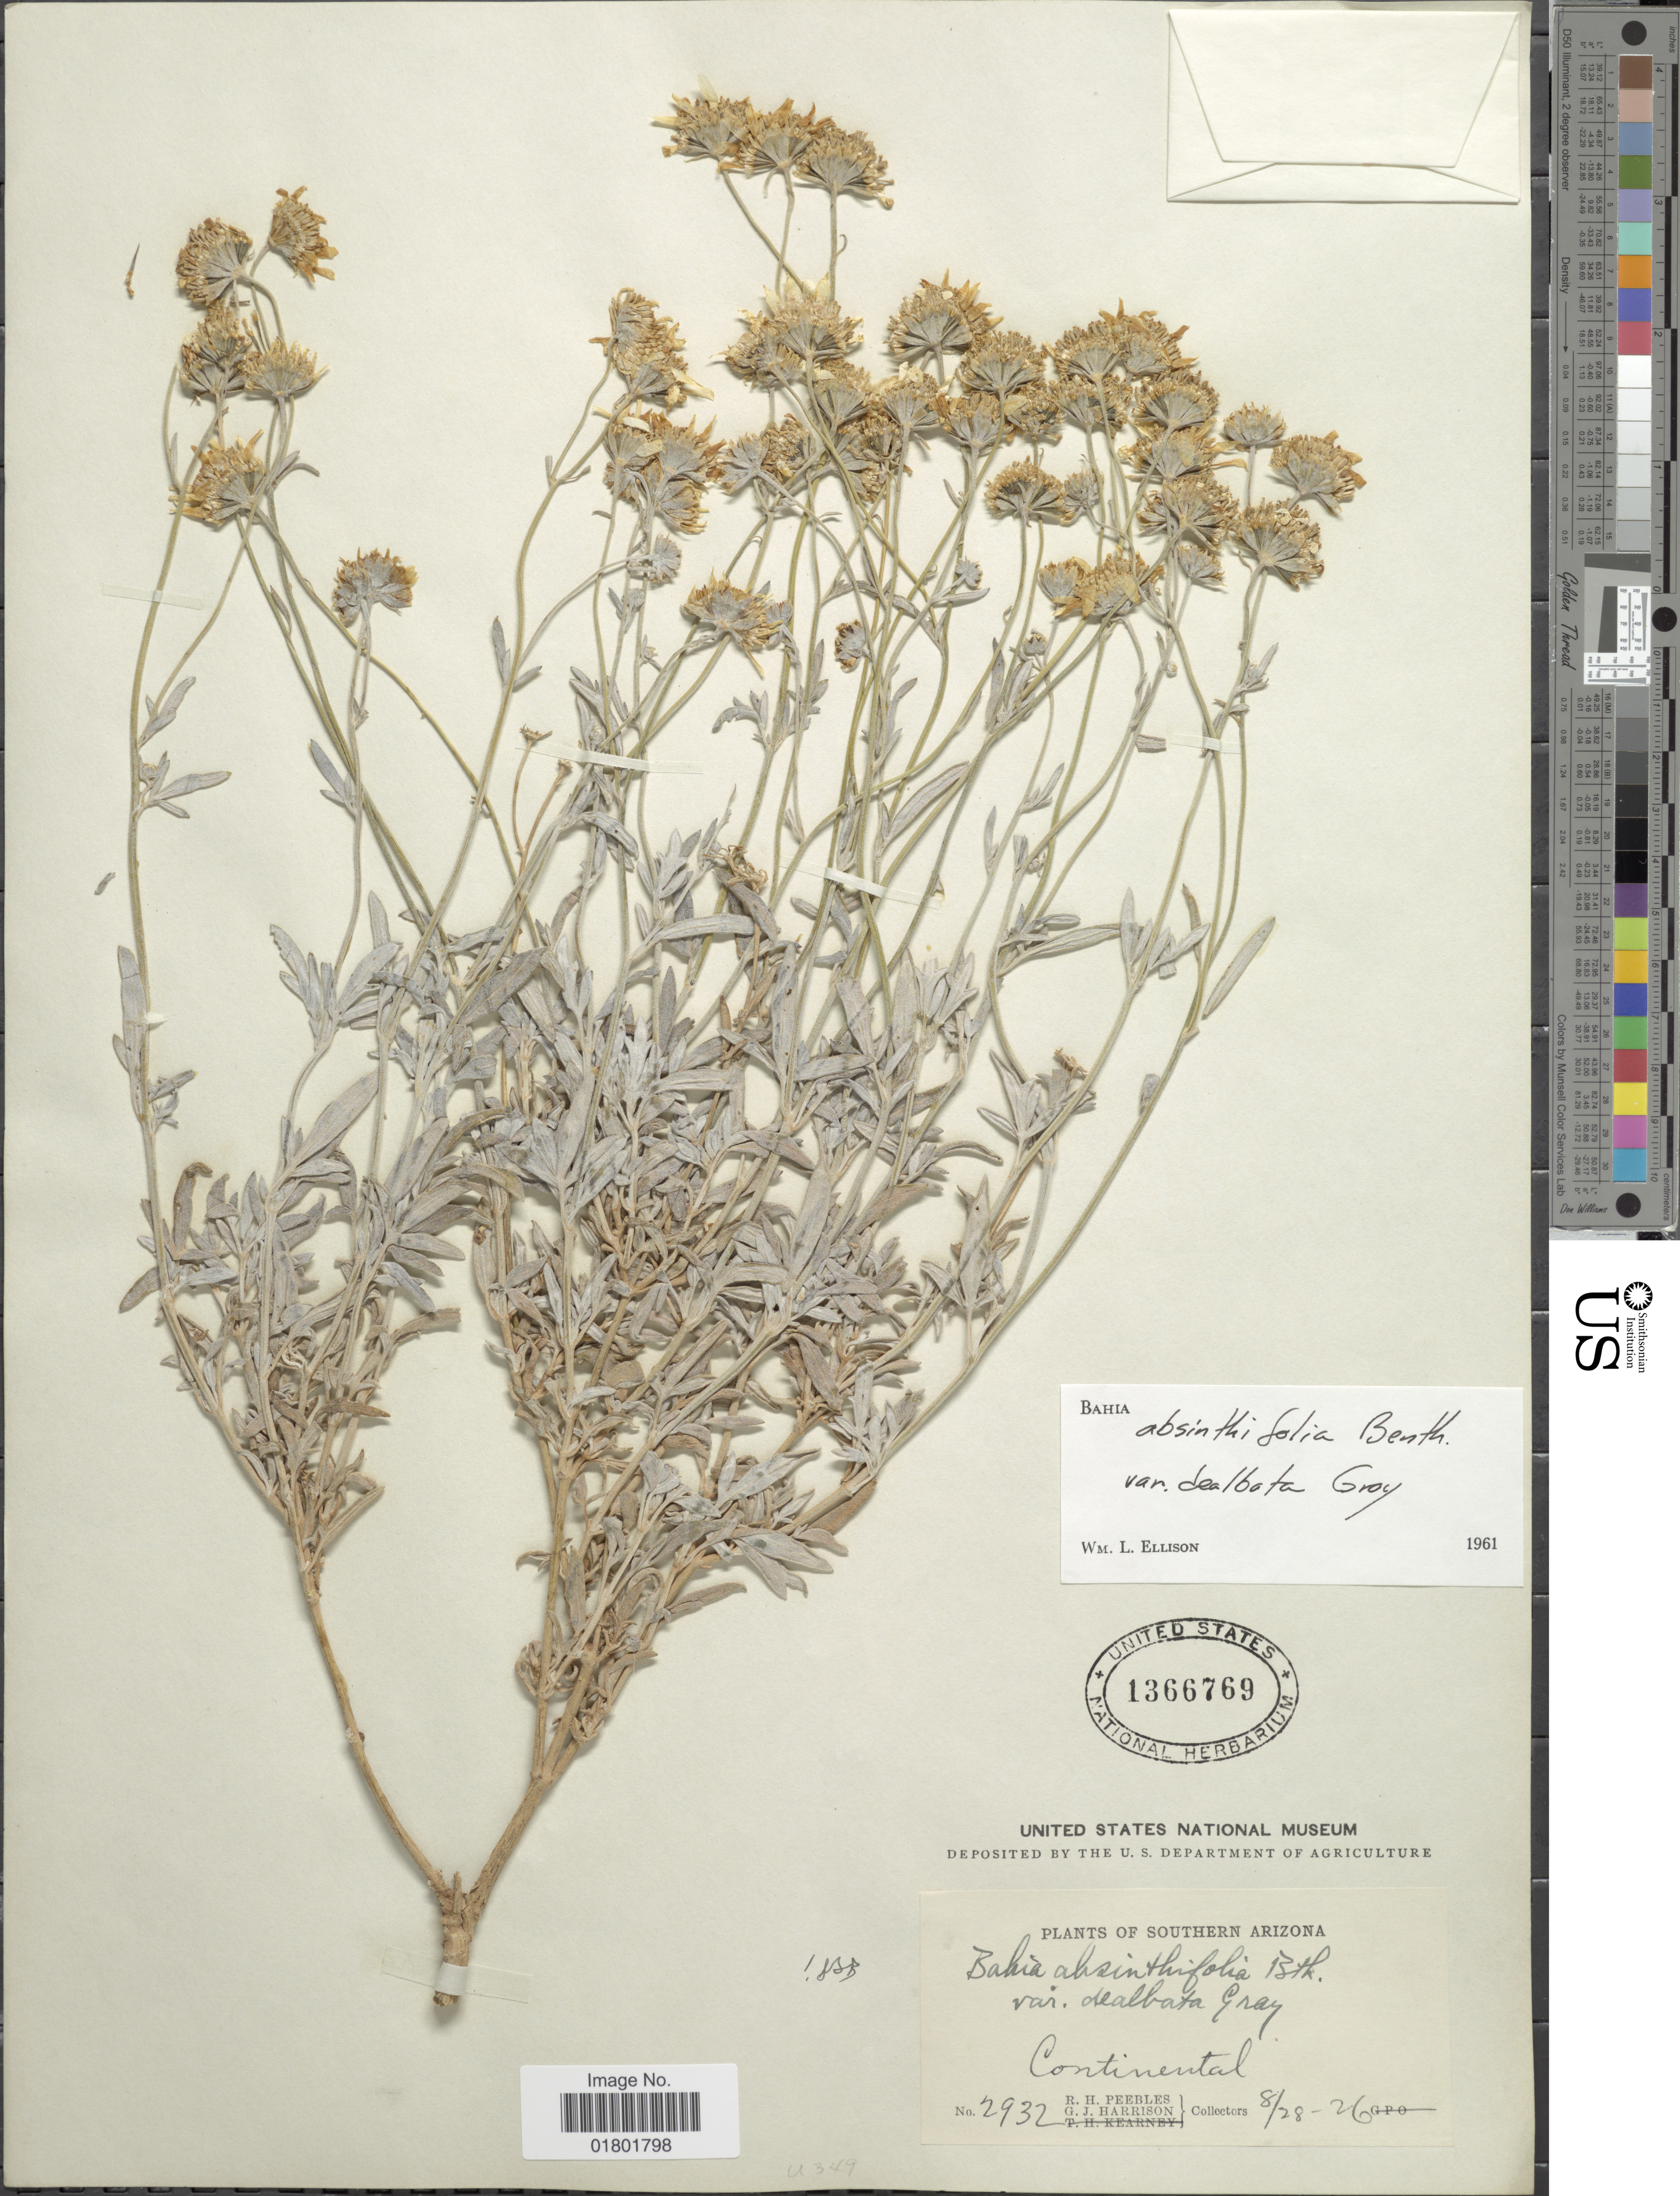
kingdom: Plantae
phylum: Tracheophyta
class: Magnoliopsida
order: Asterales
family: Asteraceae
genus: Bahia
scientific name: Bahia absinthifolia var. dealbata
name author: A. Gray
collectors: R. H. Peebles & G. J. Harrison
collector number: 2932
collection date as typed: Transcribed d/m/y: 28/8/26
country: United States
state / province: Arizona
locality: Southern Arizona, Continental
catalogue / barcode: US 1366769